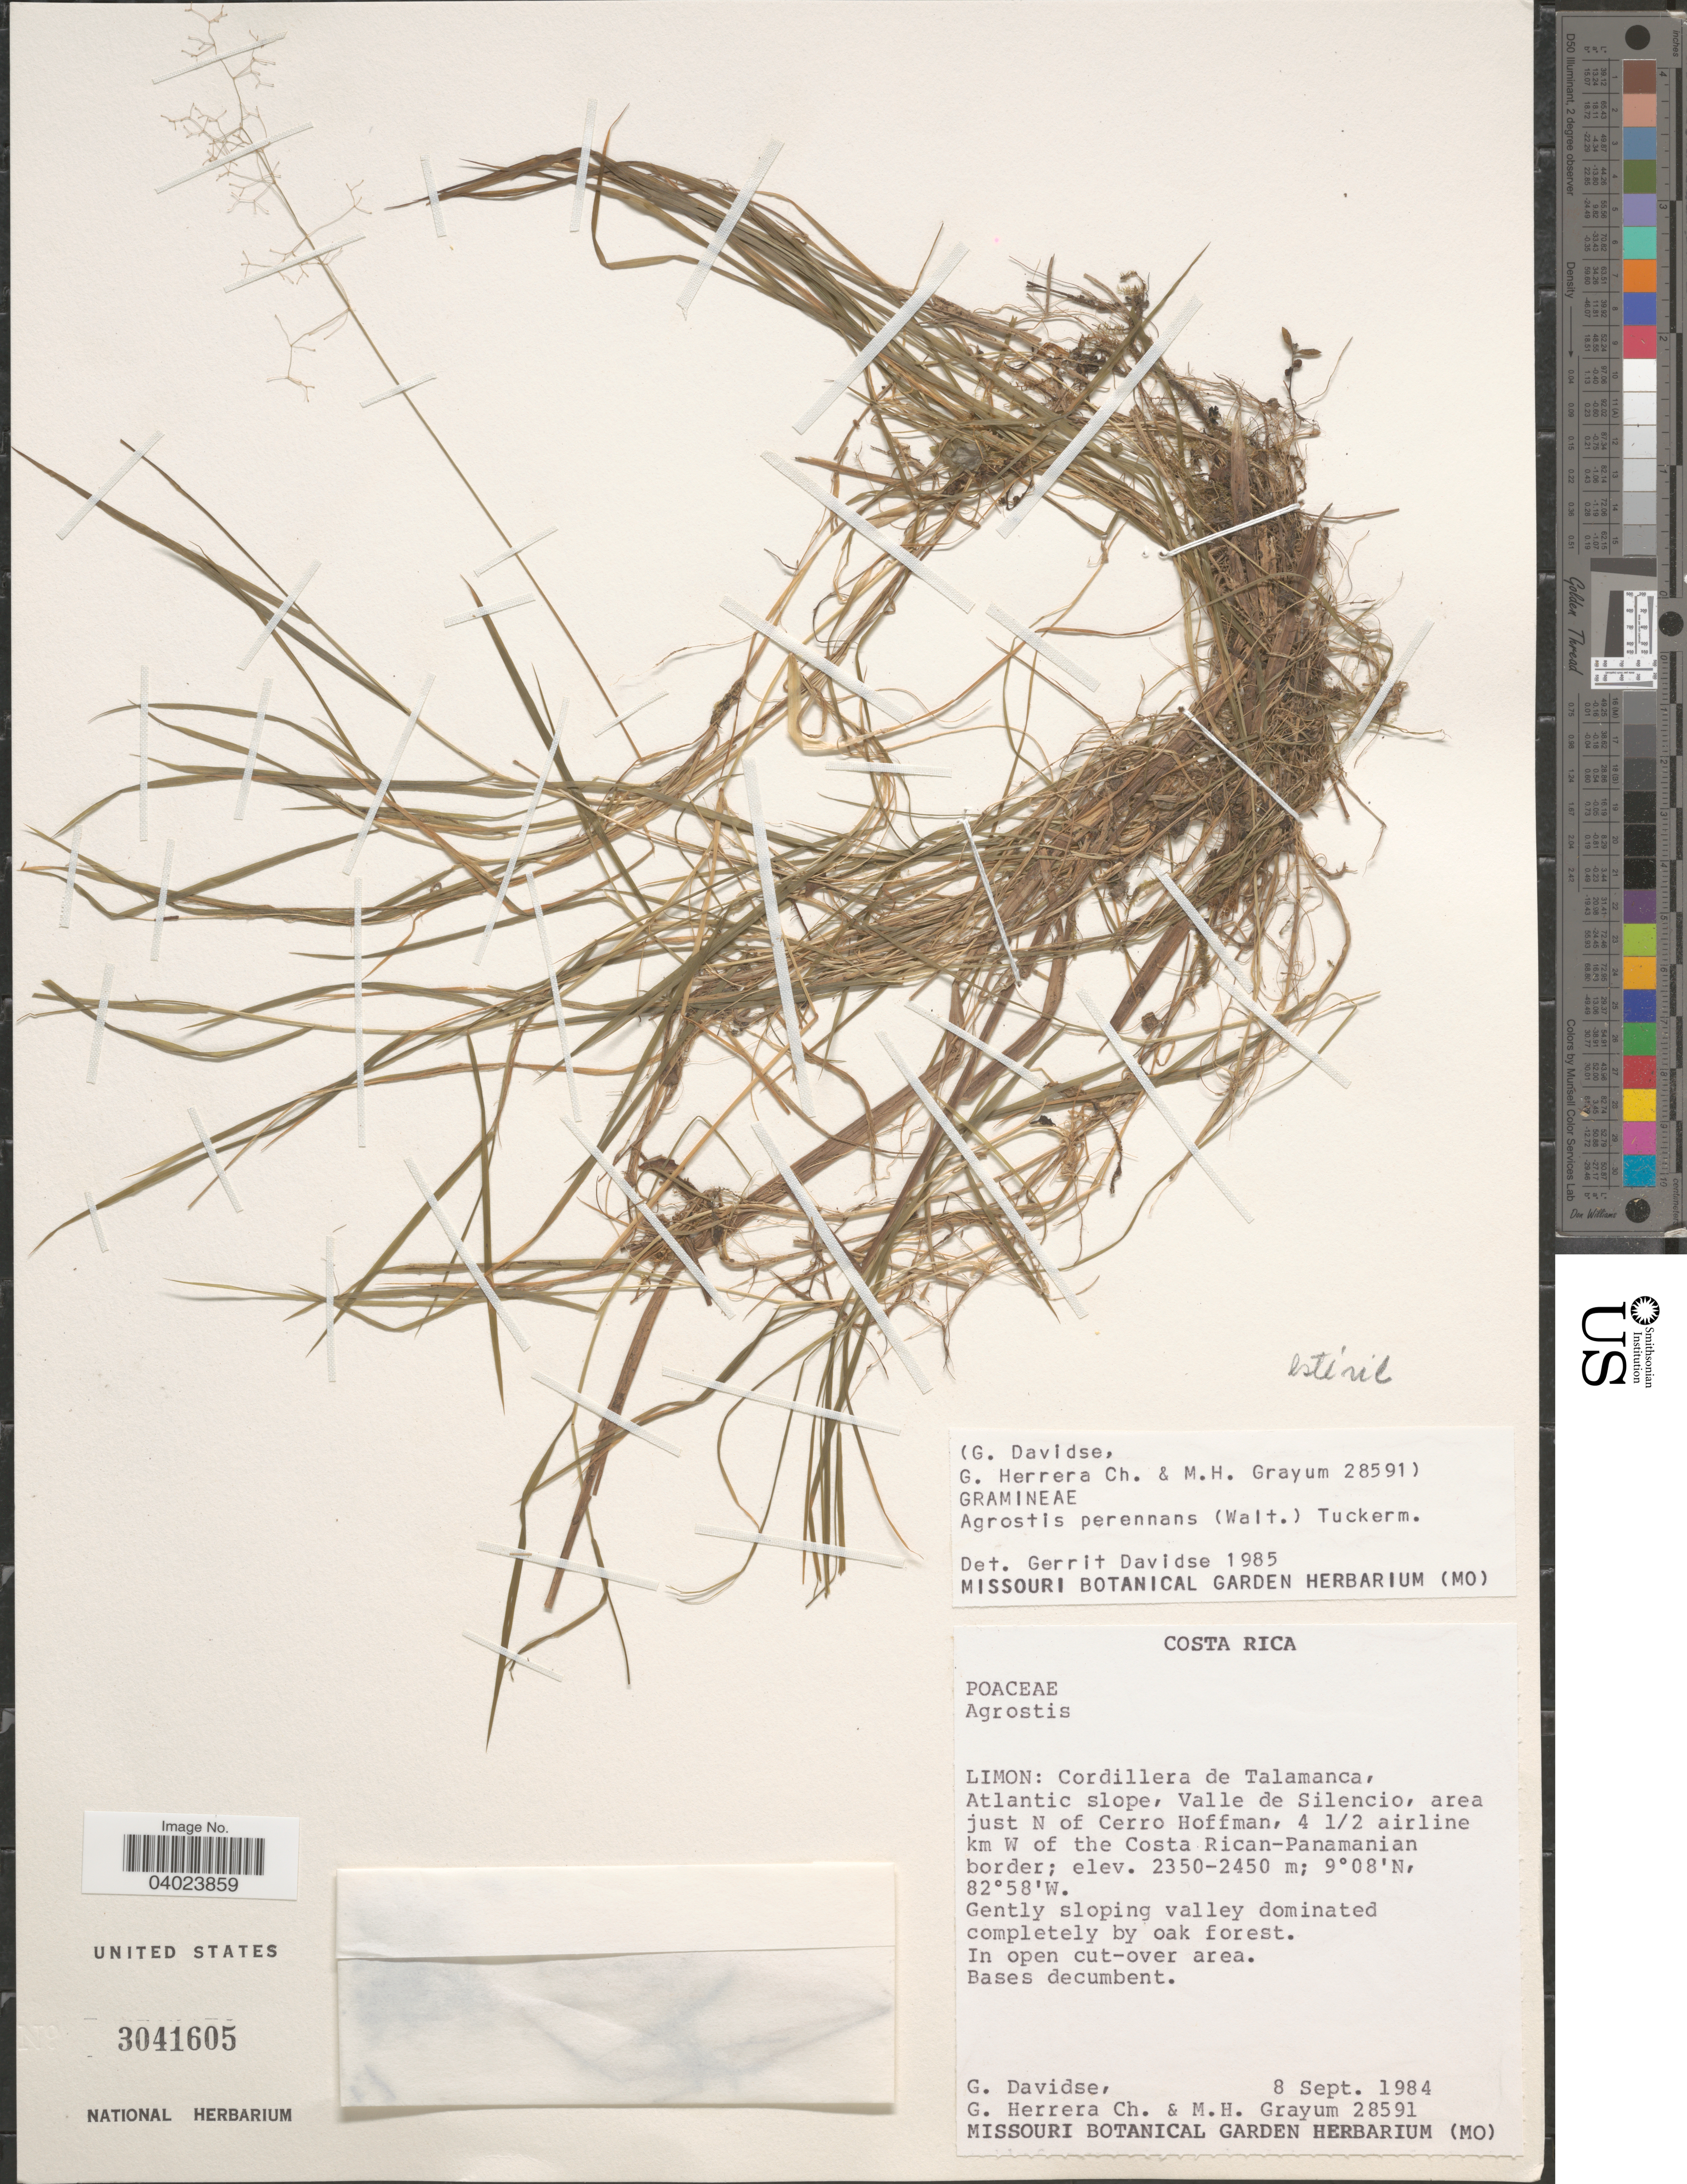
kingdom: Plantae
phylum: Tracheophyta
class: Liliopsida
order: Poales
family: Poaceae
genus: Agrostis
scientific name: Agrostis sp.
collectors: G. Davidse, G. Herrera Ch. & M. H. Grayum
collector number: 28591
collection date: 1984-09-08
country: Costa Rica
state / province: Limón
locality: Cordillera de Talamanca, Atlantic slope, Valle de Silencio, area just N of Cerro Hoffman, 4½ airline km W of the Costa Rican-Panamanian border.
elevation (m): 2350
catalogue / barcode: US 3041605